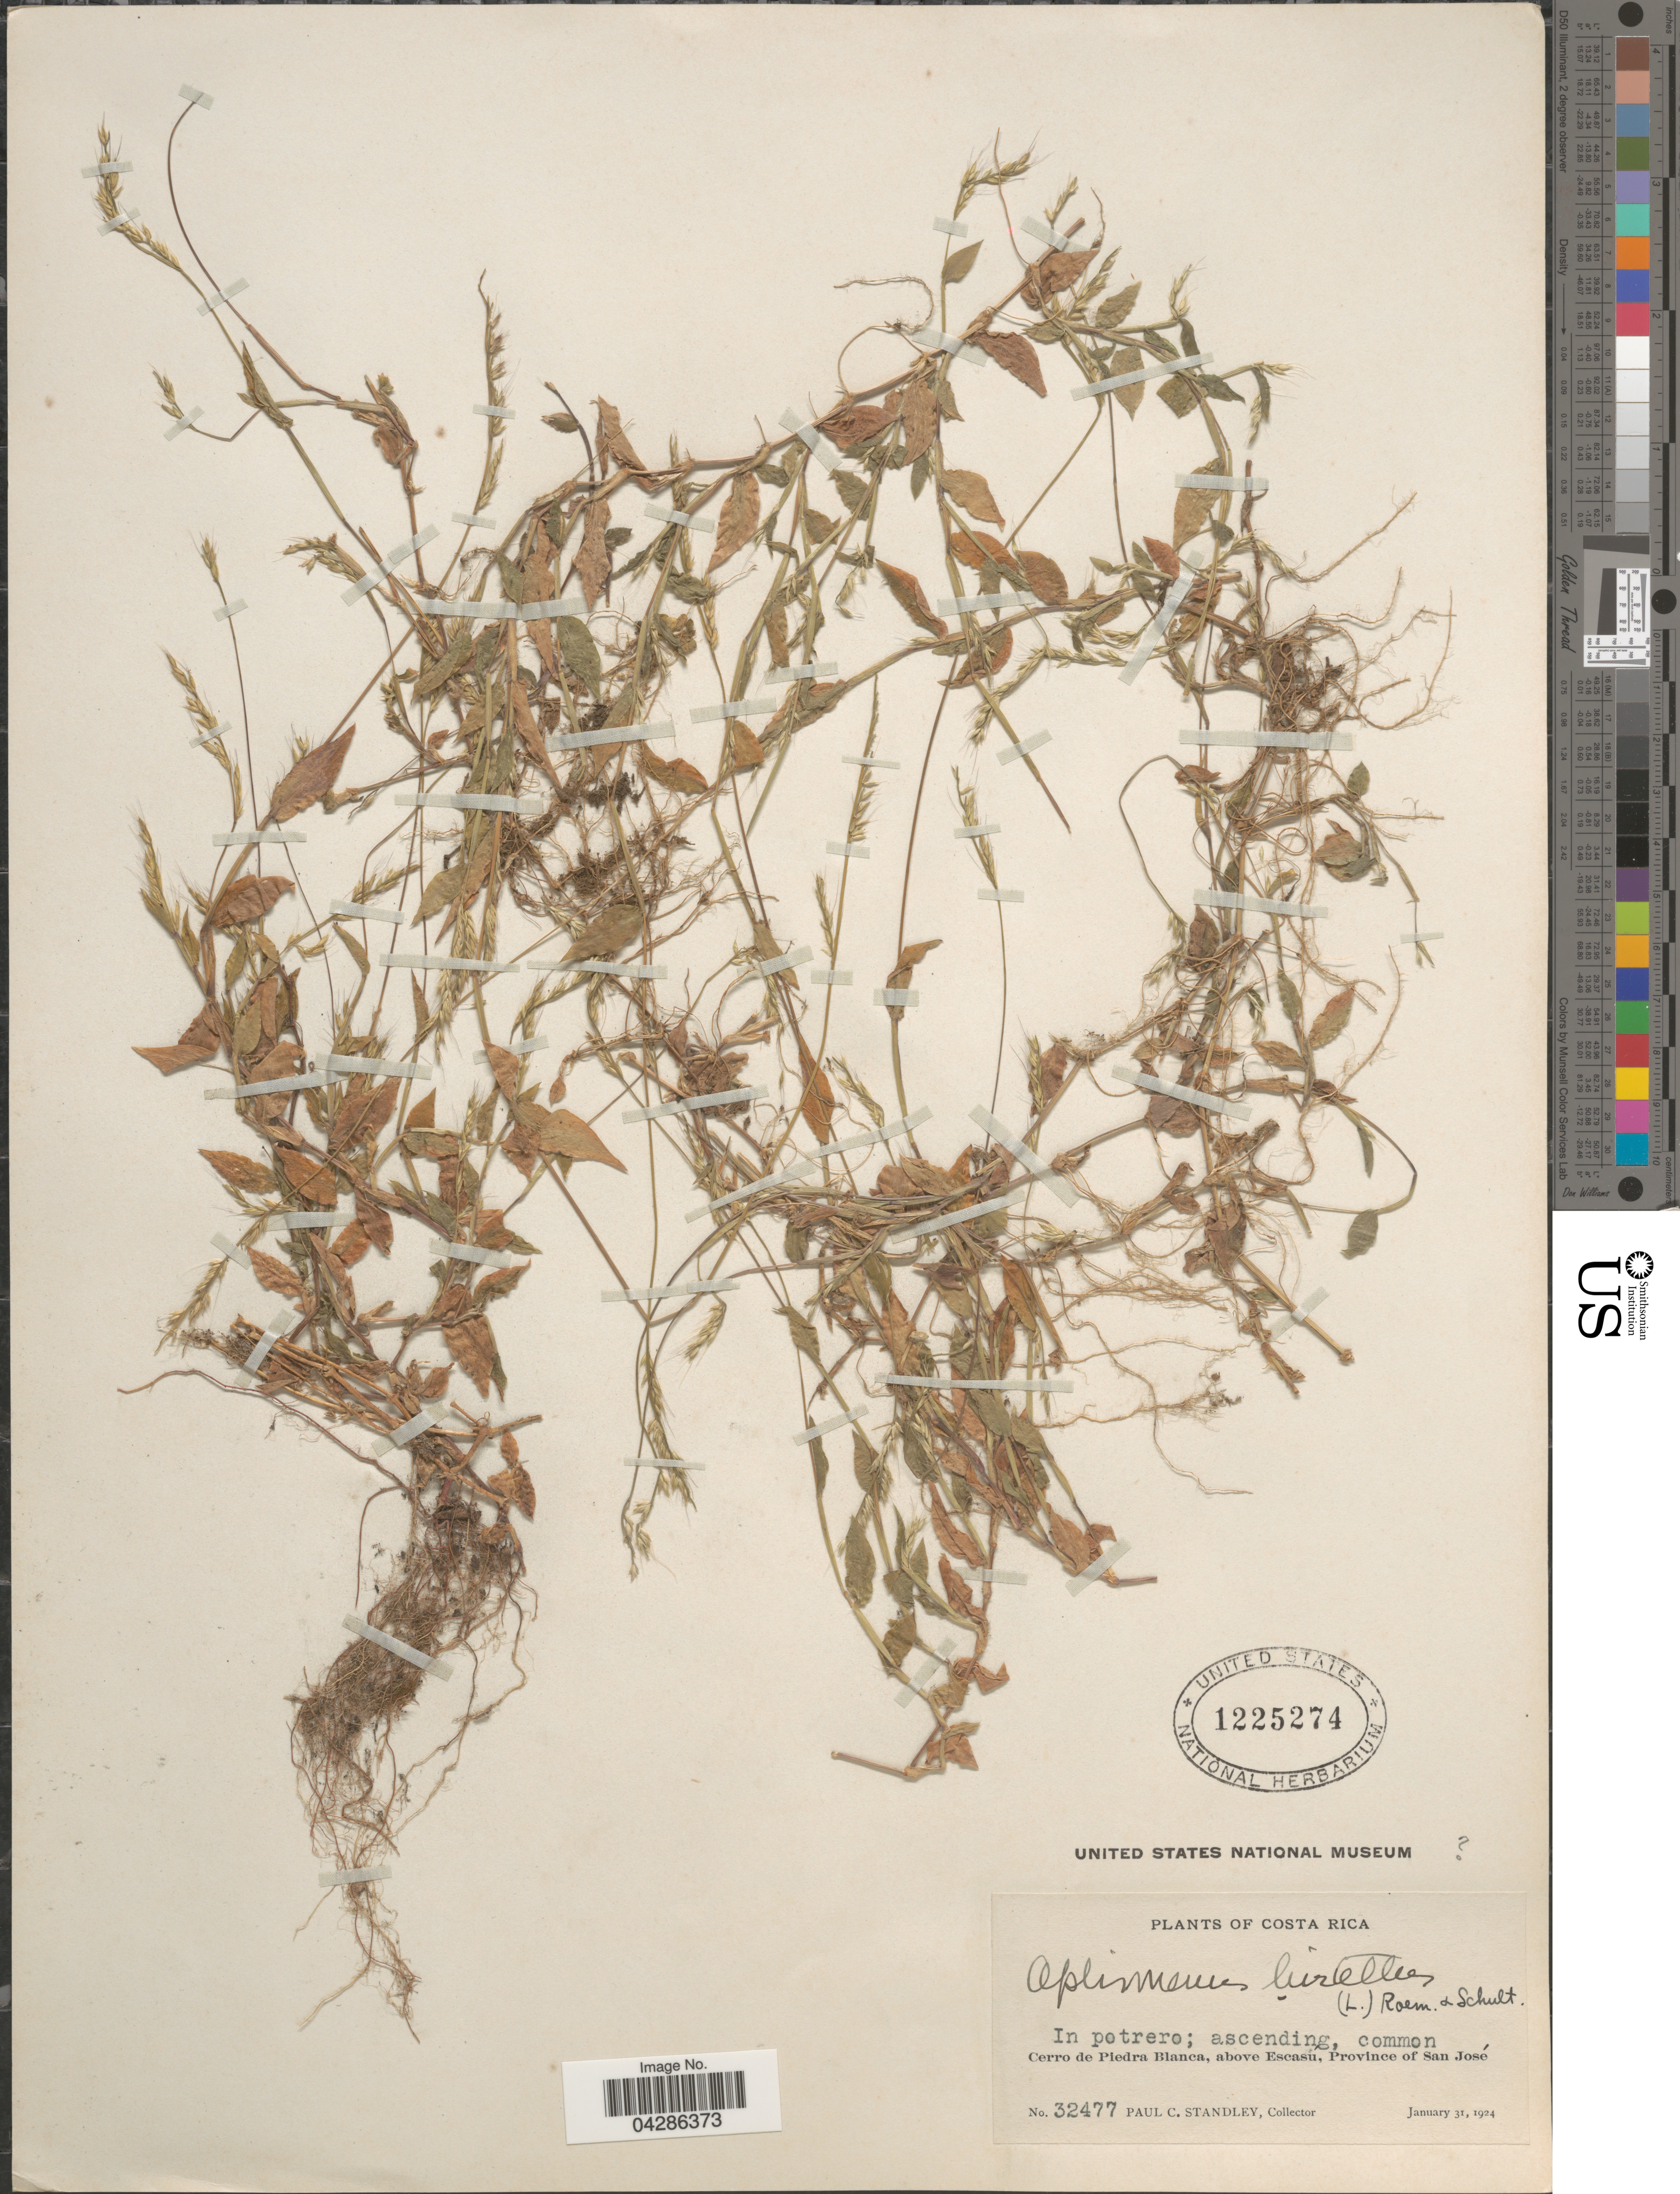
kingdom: Plantae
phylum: Tracheophyta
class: Liliopsida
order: Poales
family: Poaceae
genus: Oplismenus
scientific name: Oplismenus hirtellus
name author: (L.) P. Beauv.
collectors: P. C. Standley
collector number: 32477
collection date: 1924-01-31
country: Costa Rica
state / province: San José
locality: Cerro de Piedra Blanca, above Escasú.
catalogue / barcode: US 1225274